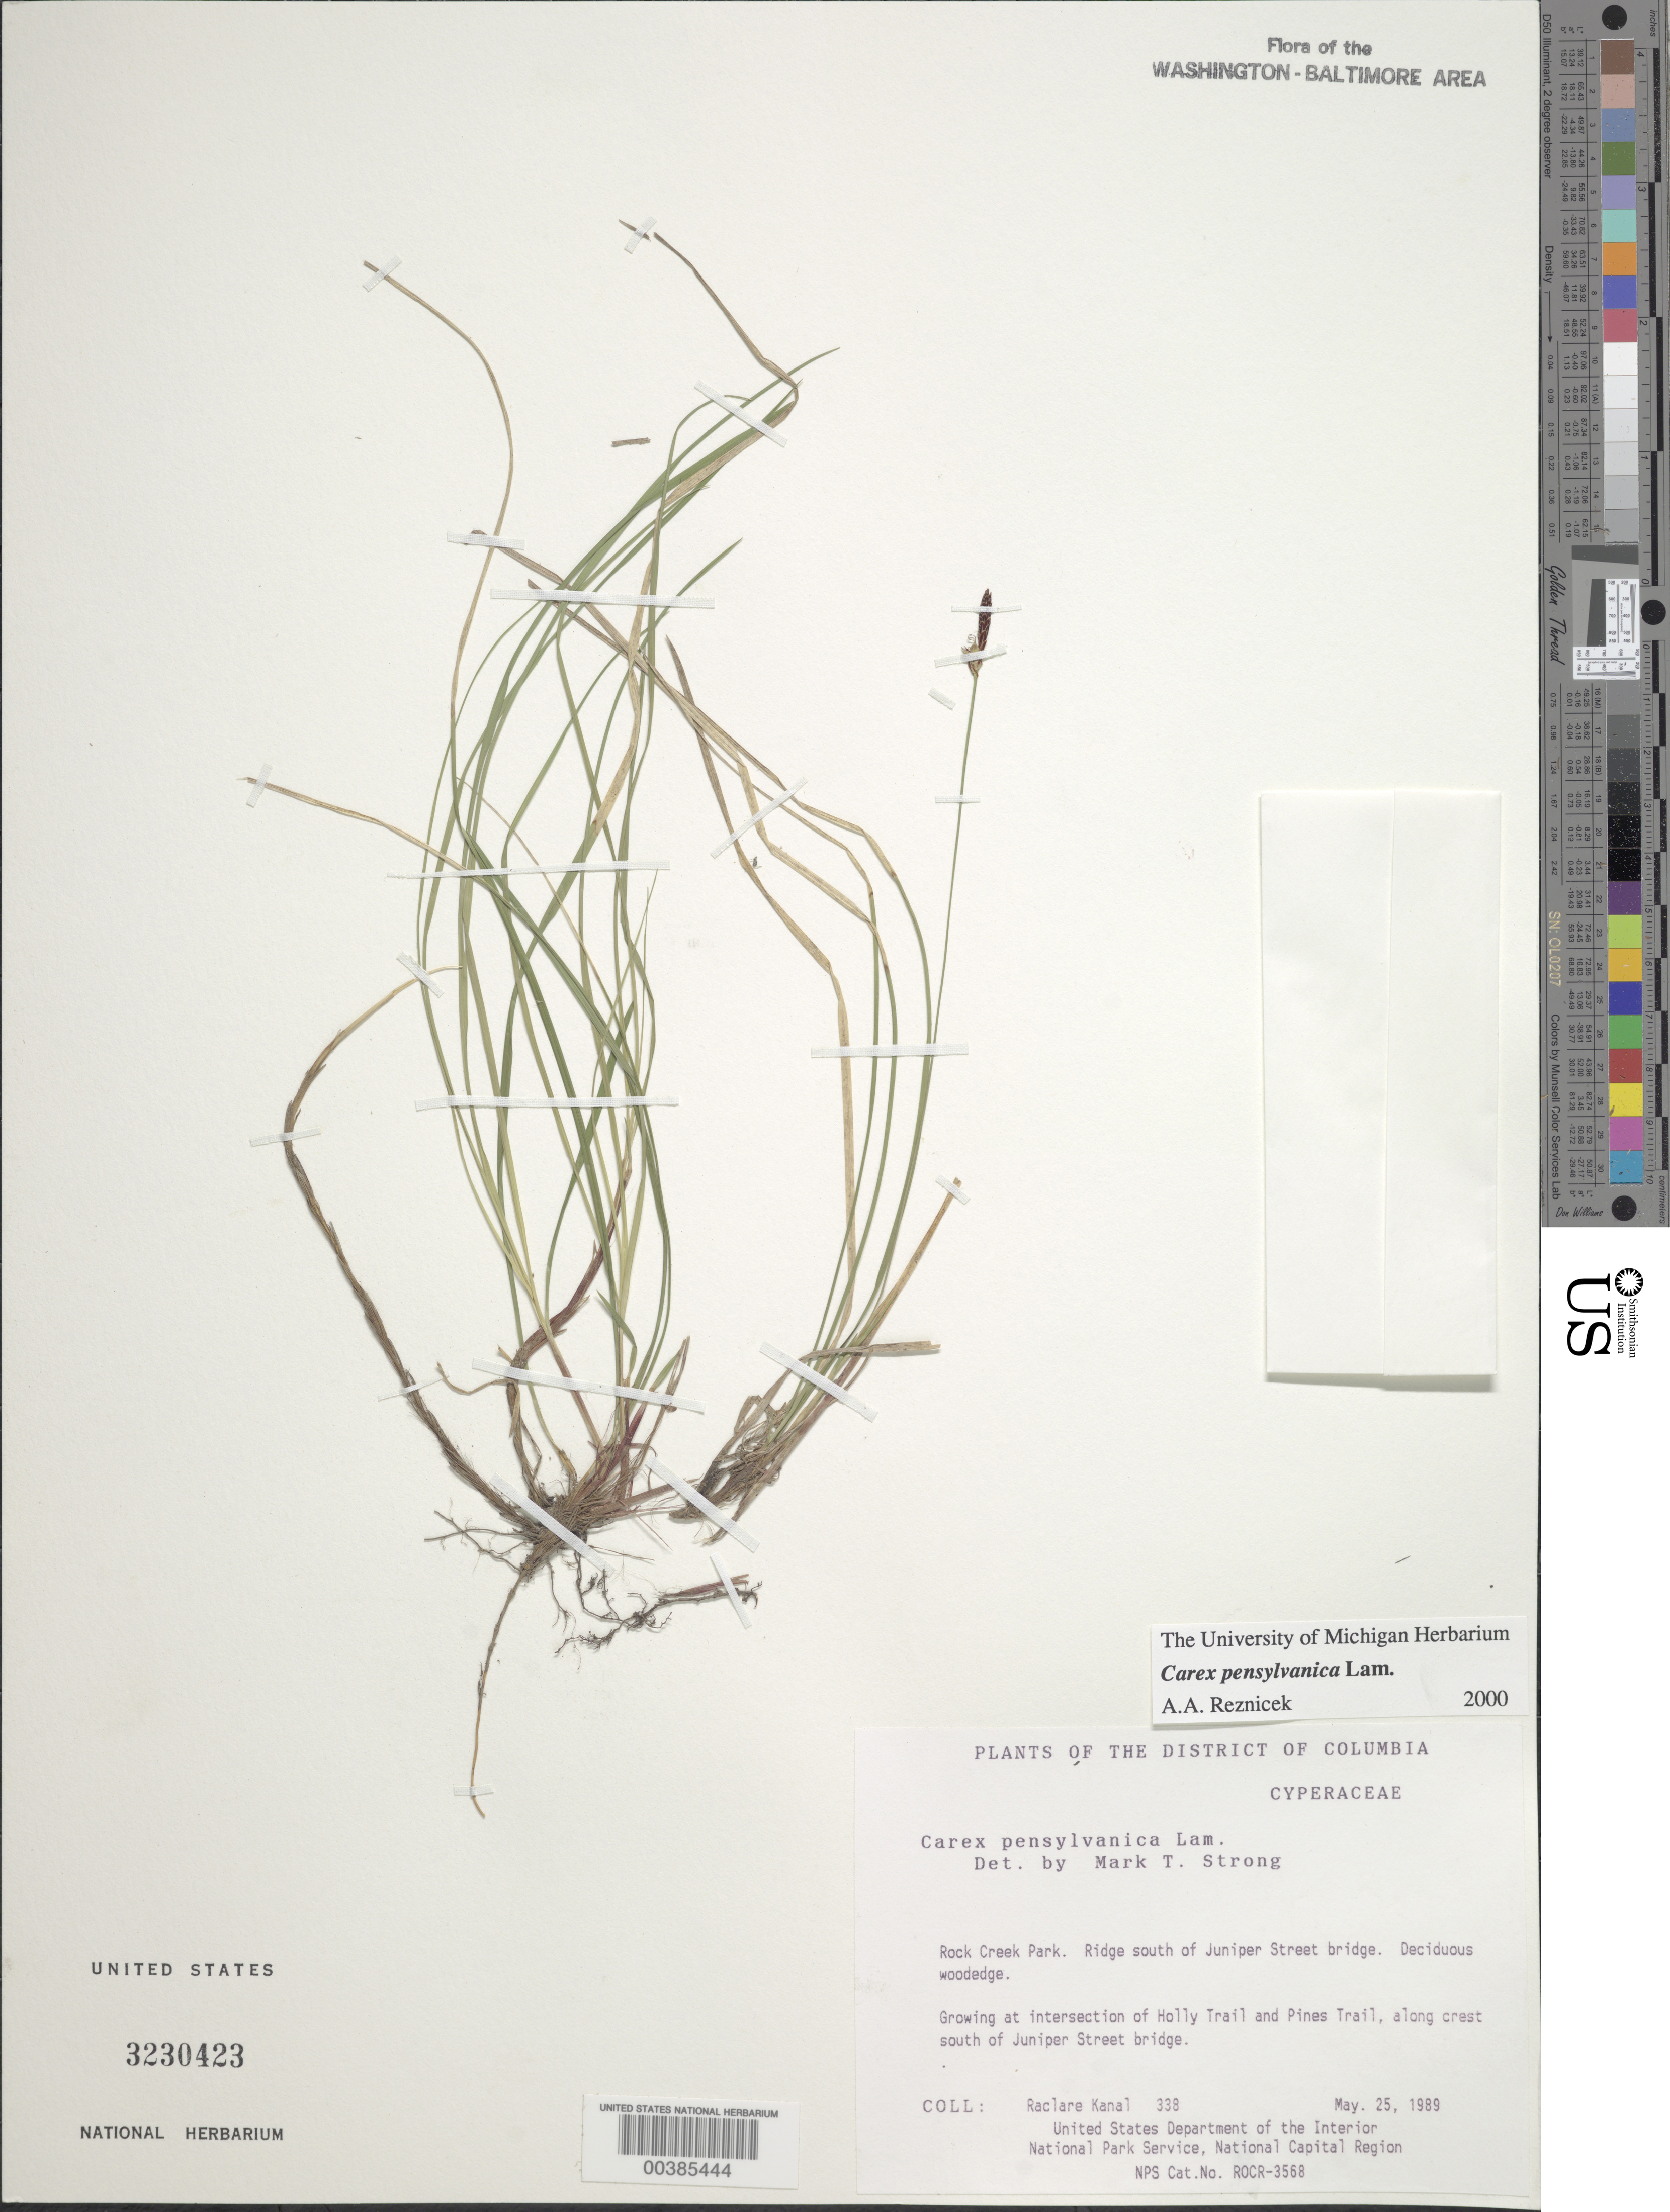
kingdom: Plantae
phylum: Tracheophyta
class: Liliopsida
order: Poales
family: Cyperaceae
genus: Carex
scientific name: Carex pensylvanica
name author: Lam.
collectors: R. Kanal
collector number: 338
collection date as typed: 25 May 1989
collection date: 1989-05-25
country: United States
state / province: District of Columbia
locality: Rock Creek Park, S of Juniper Street Bridge Rock Creek Park & vicinity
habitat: Deciduous woodedge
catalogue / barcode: US 3230423